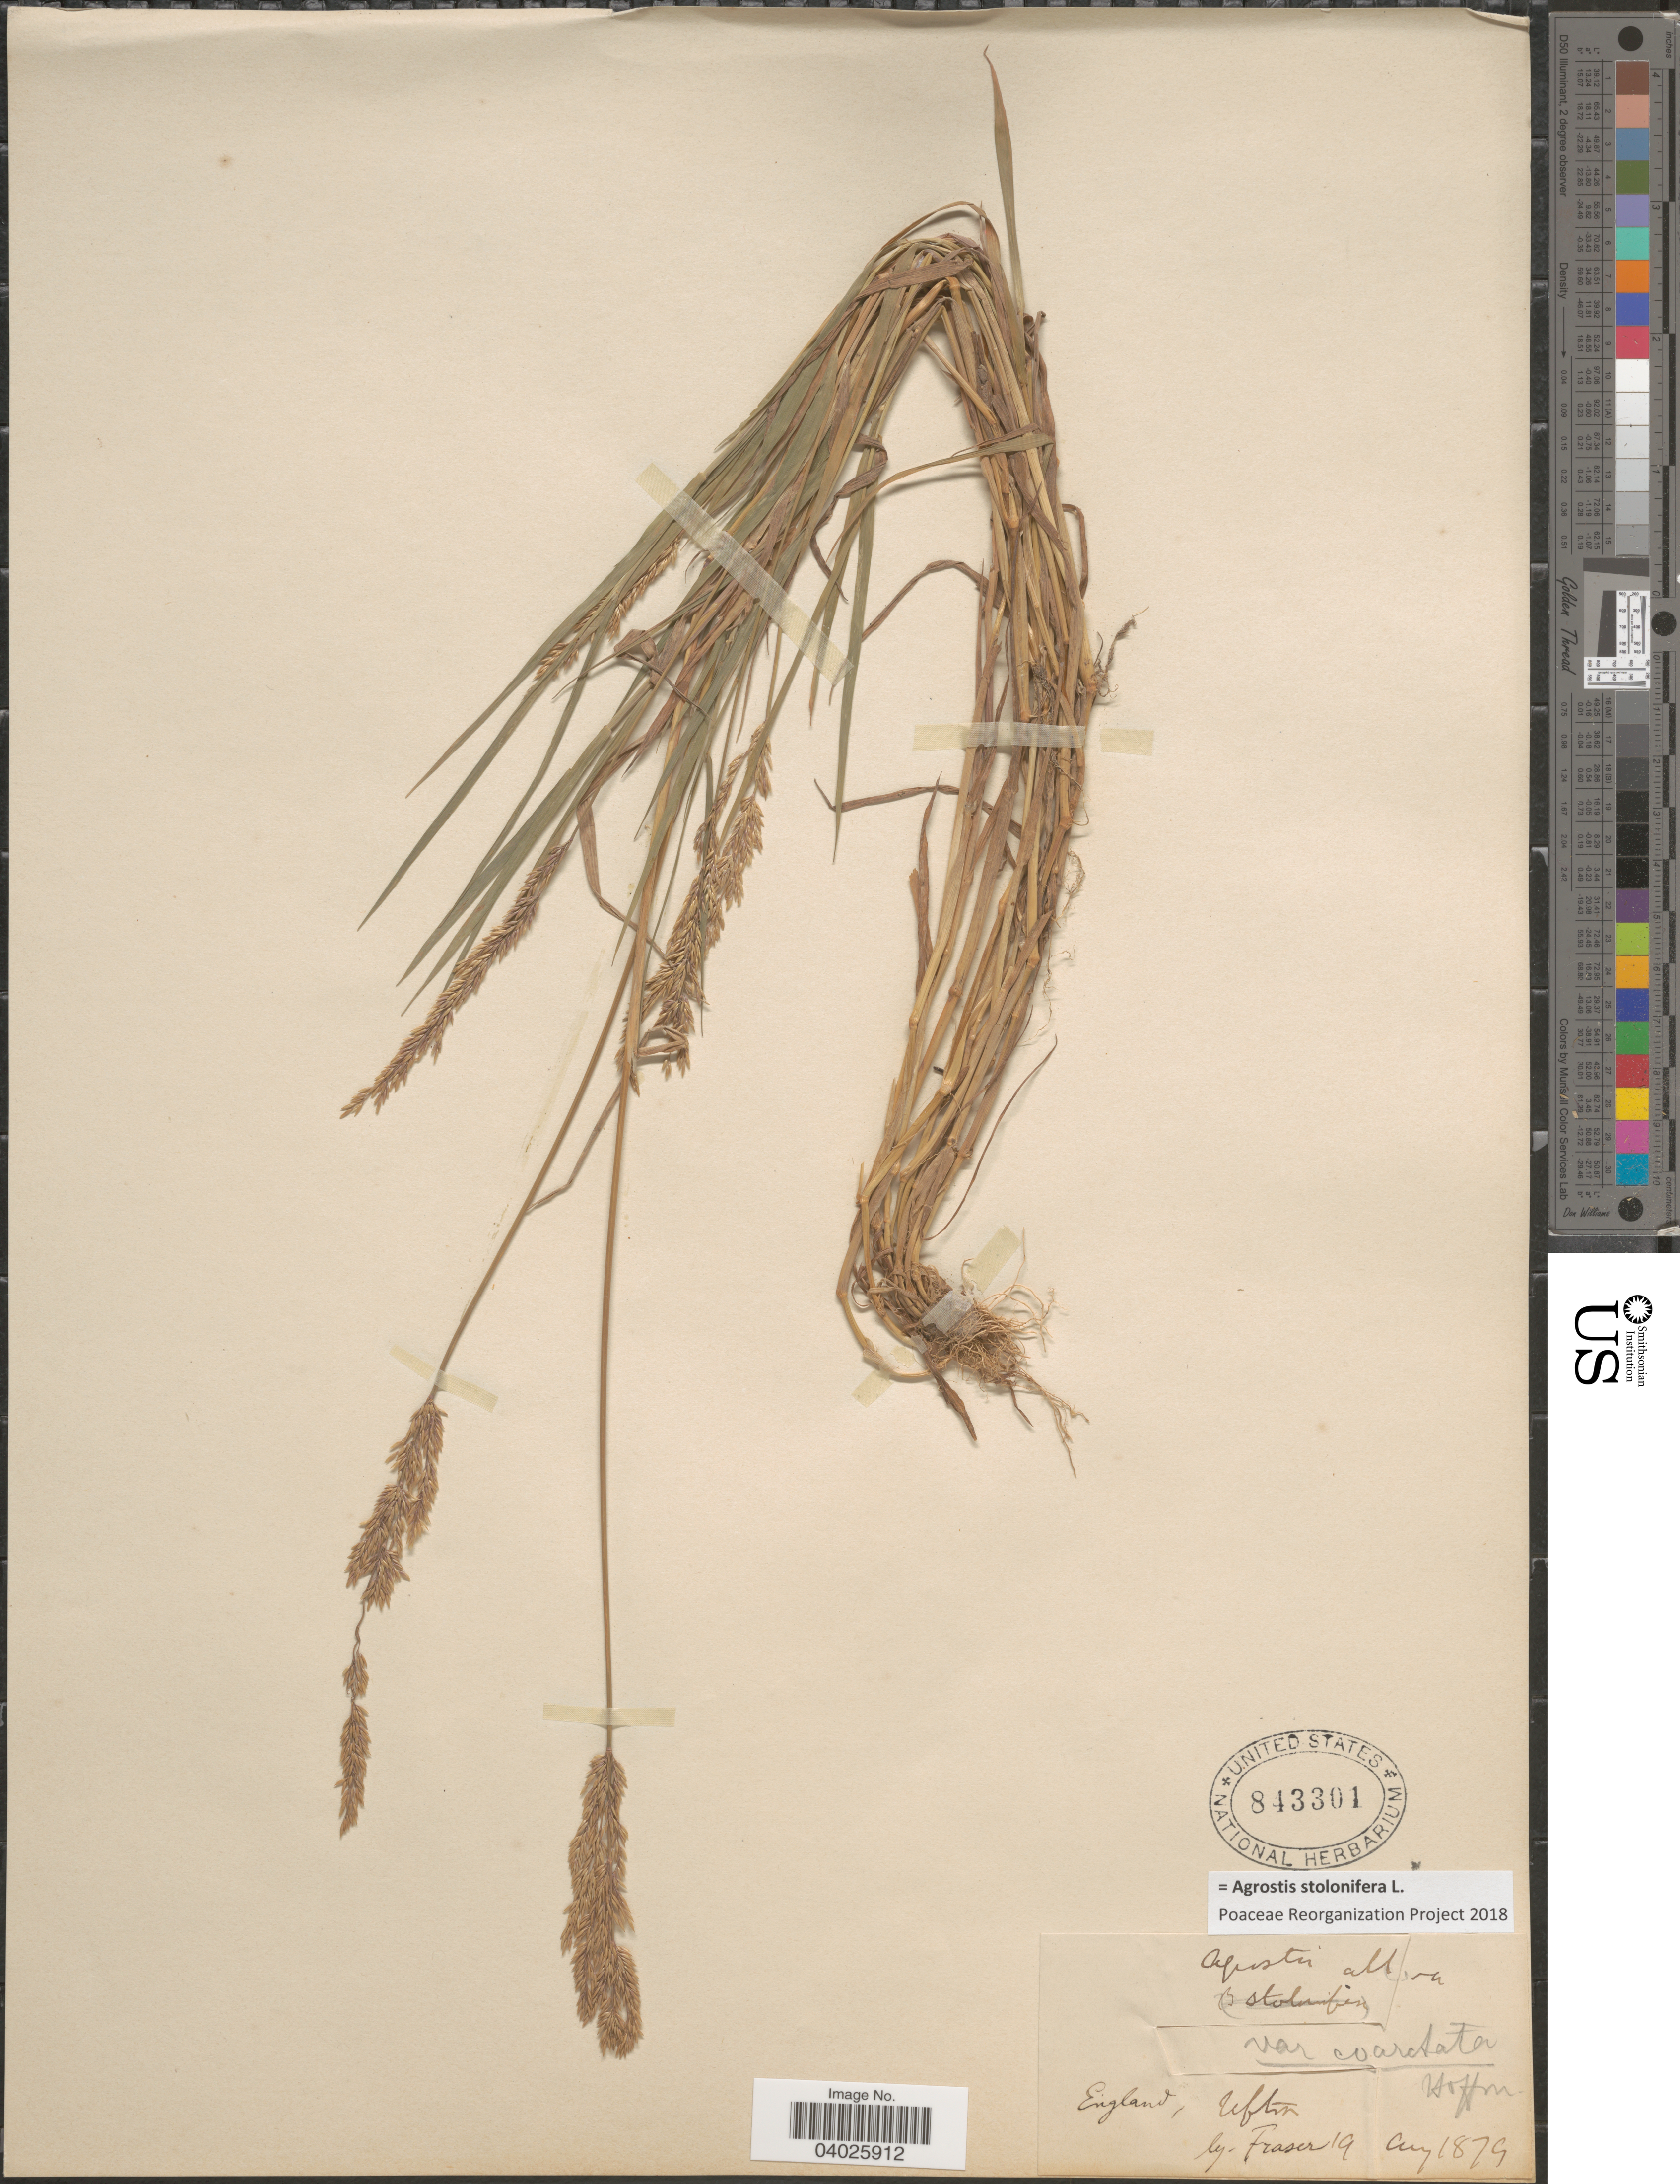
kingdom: Plantae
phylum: Tracheophyta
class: Liliopsida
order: Poales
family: Poaceae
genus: Agrostis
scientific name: Agrostis stolonifera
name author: L.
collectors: -. Fraser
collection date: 1879-08-19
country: United Kingdom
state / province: England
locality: Ufton.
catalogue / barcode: US 843301